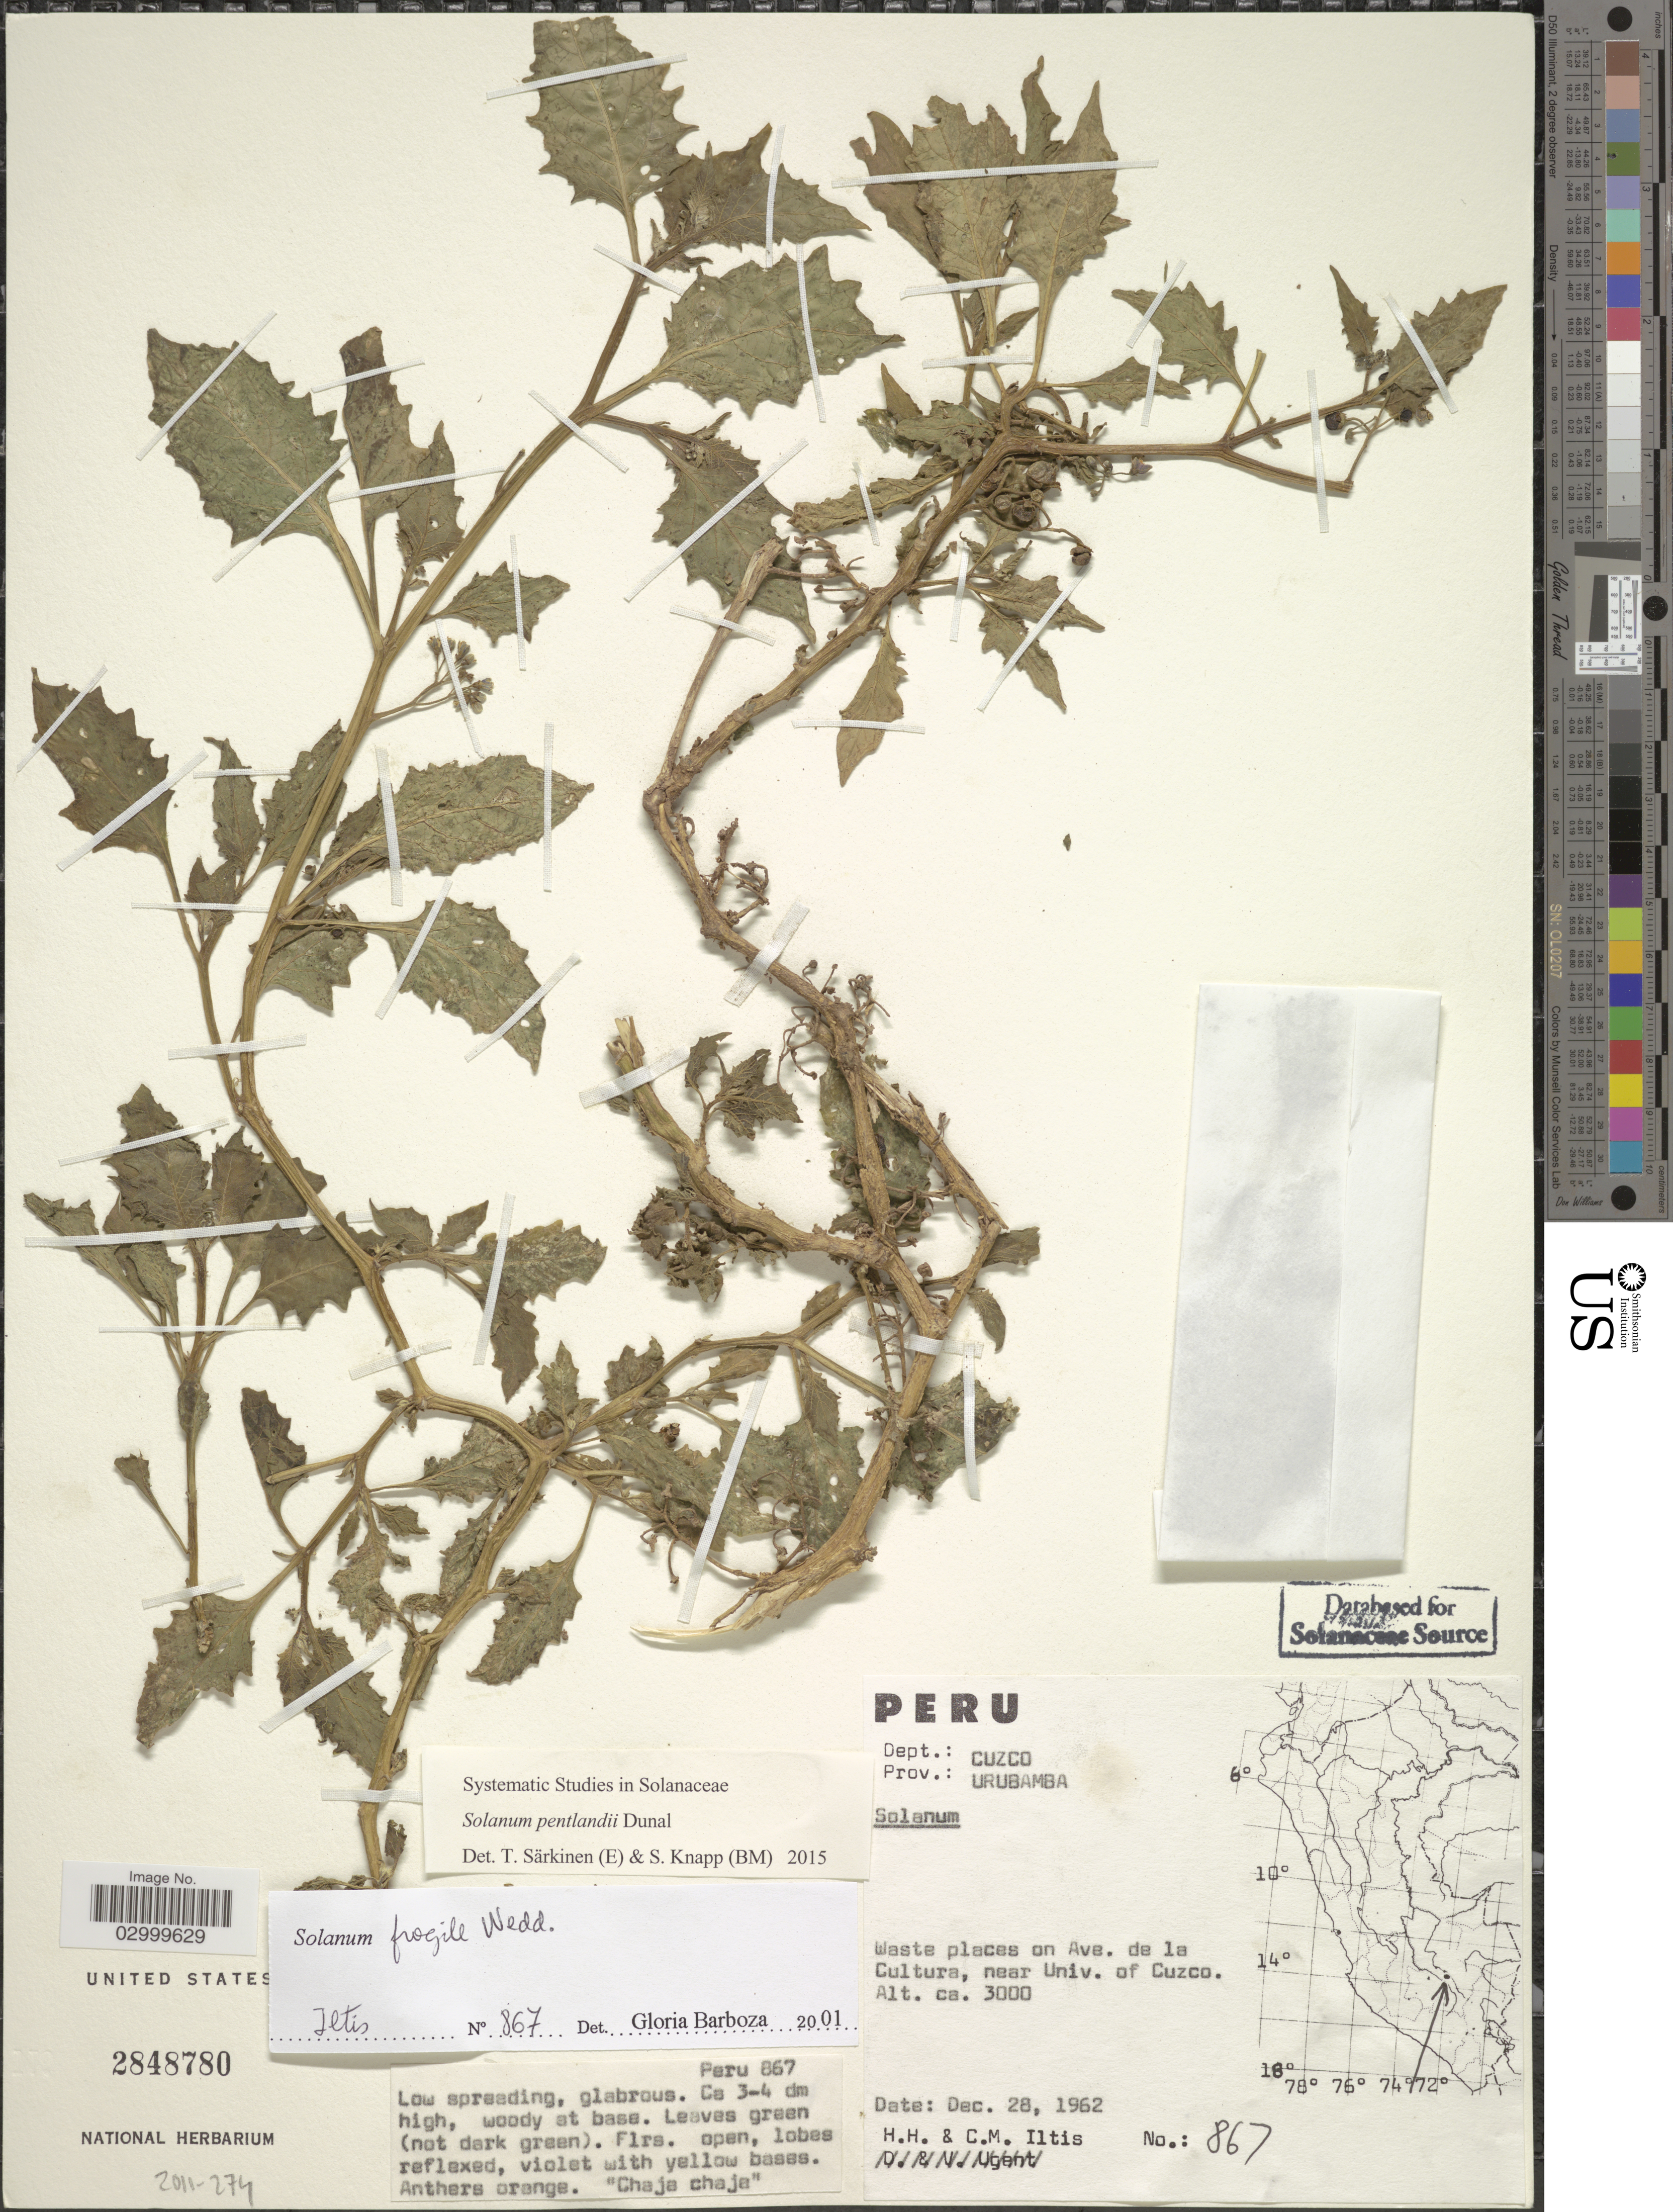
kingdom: Plantae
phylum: Tracheophyta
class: Magnoliopsida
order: Solanales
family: Solanaceae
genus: Solanum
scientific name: Solanum pentlandii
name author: Dunal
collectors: H. H. Iltis & C. M Iltis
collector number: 867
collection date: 1962-12-28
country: Peru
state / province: Cusco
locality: Dept. Cuzco, Prov. Urubamba, Waste places on Ave. de la Cultura, near Univ. of Cuzco.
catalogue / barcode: US 2848780